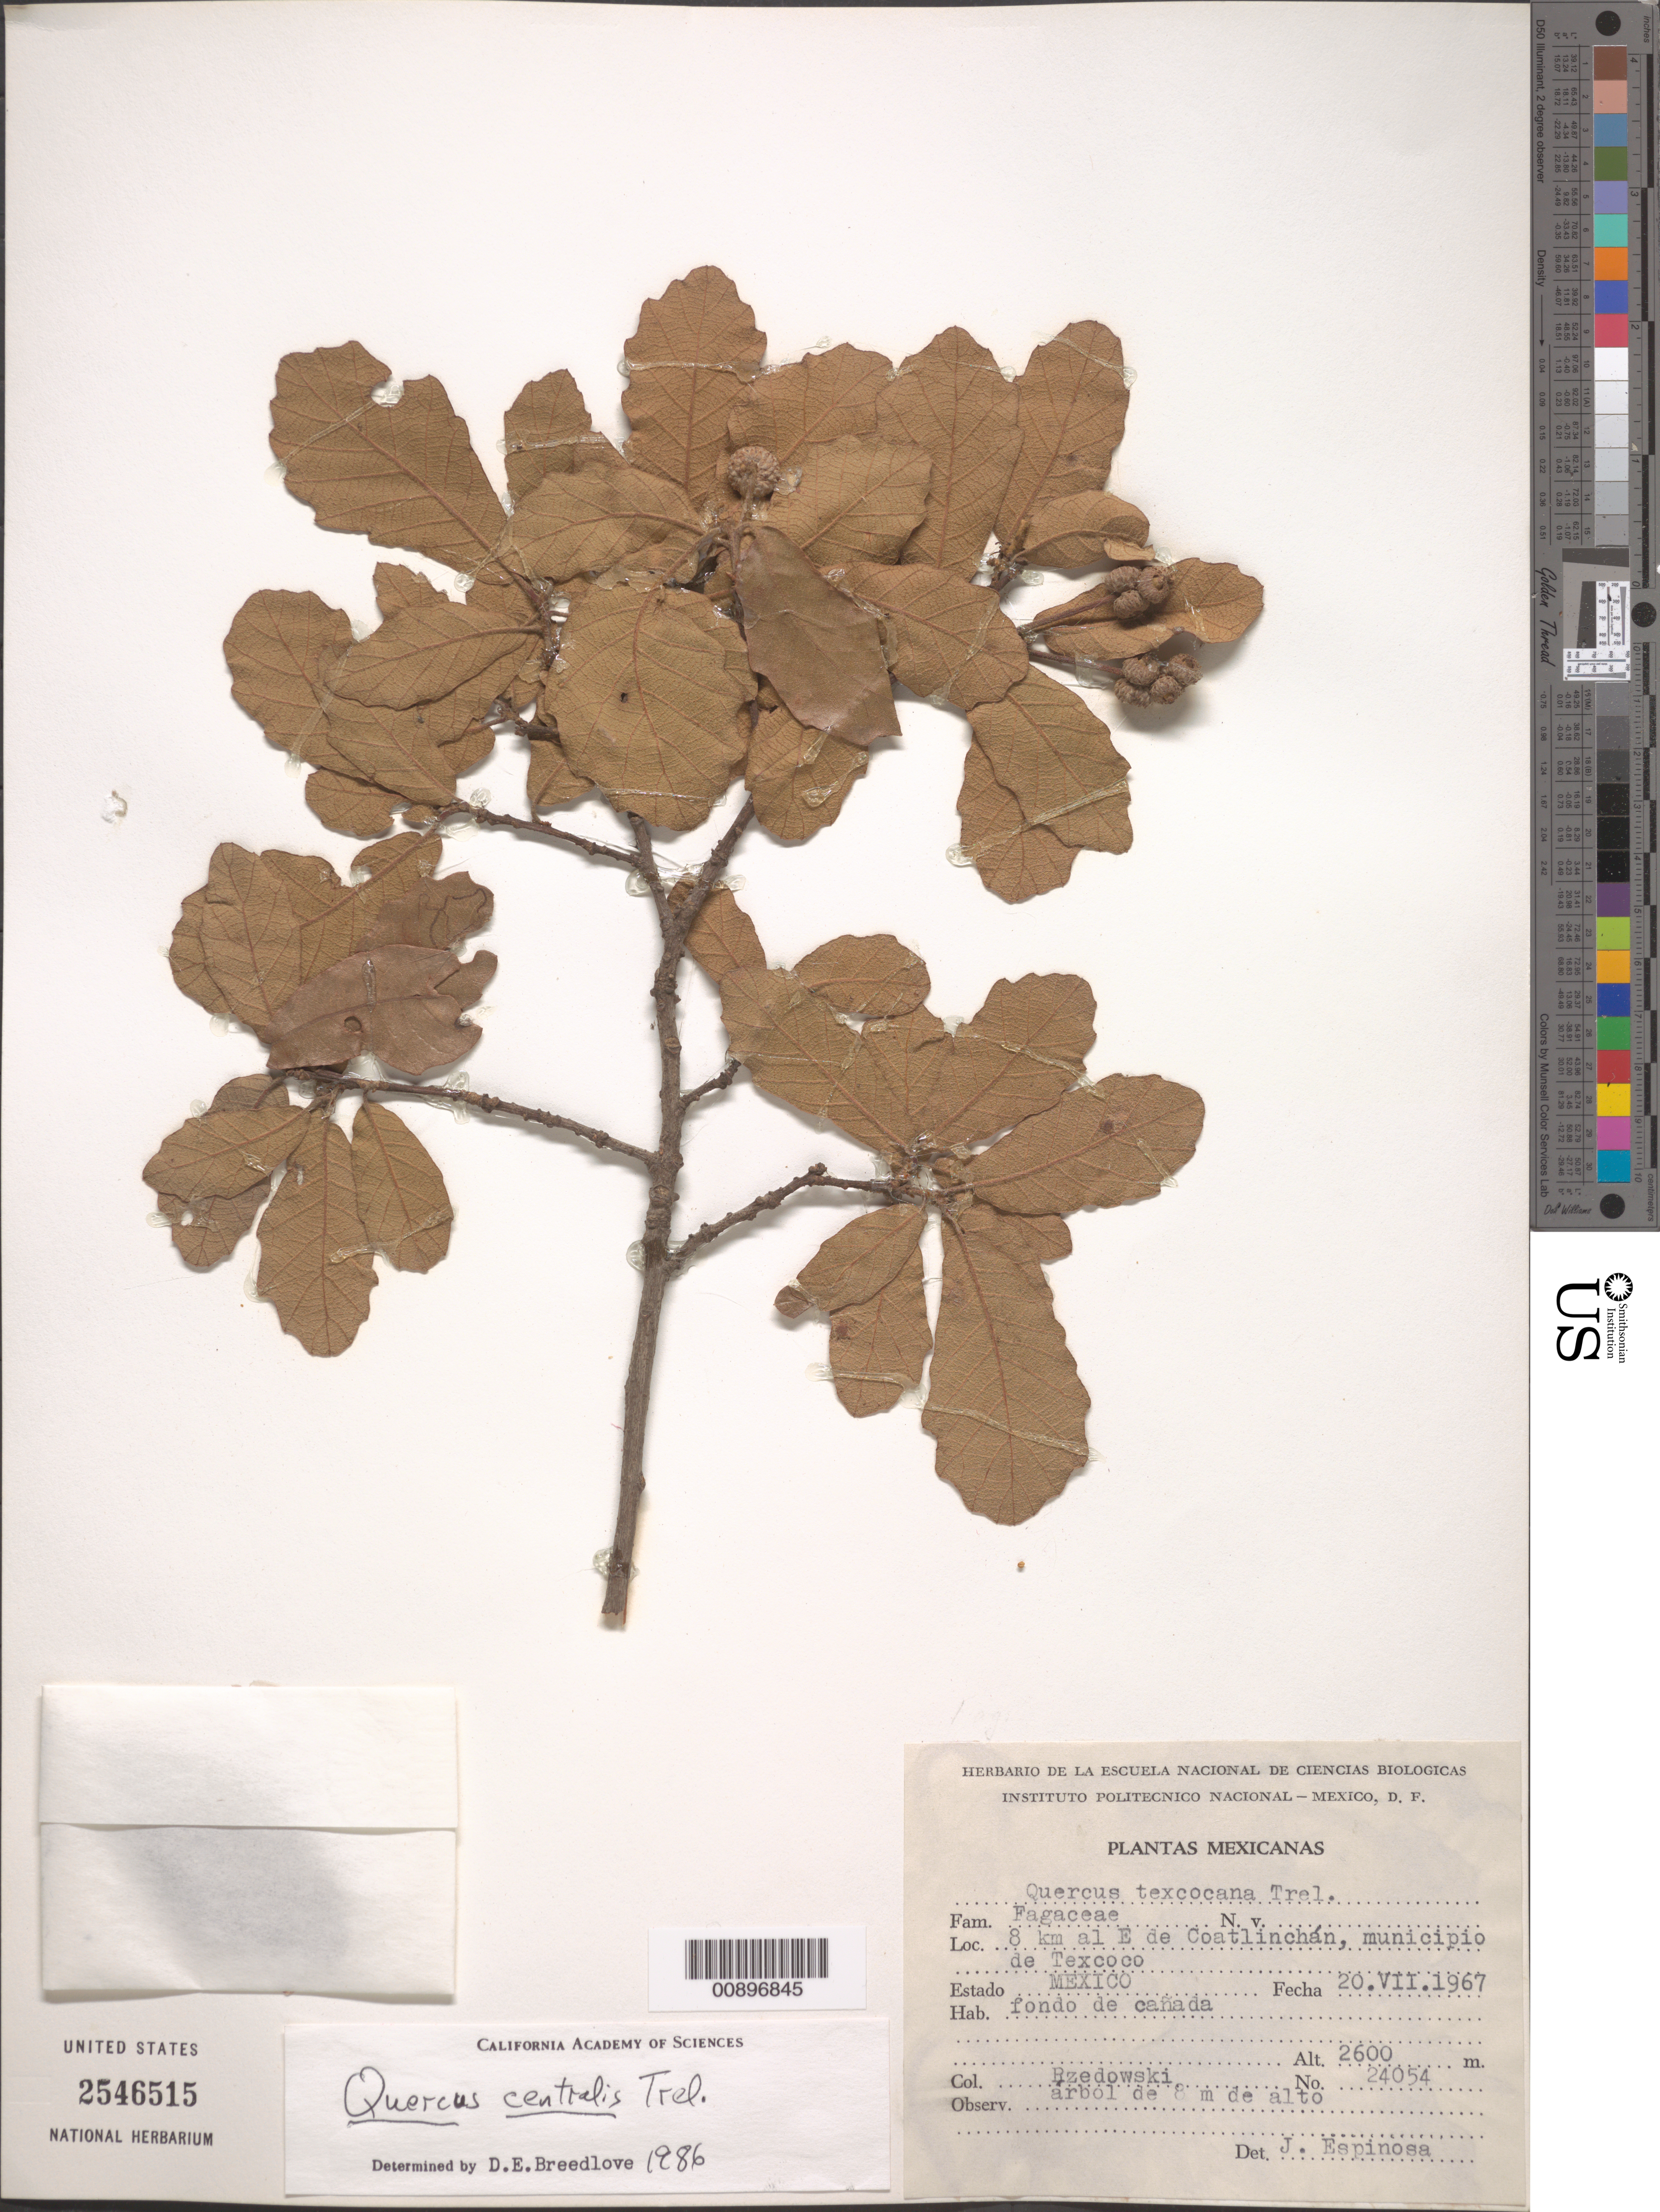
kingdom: Plantae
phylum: Tracheophyta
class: Magnoliopsida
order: Fagales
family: Fagaceae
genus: Quercus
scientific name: Quercus centralis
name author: Trel.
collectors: J. Rzedowski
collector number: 24054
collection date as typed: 20 Jul 1967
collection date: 1967-07-20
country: Mexico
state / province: México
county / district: Texcoco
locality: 8 km al E de Coatlinchán, municipio de Texcoco, Estado de México.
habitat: Fondo de cañda.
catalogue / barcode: US 2546515